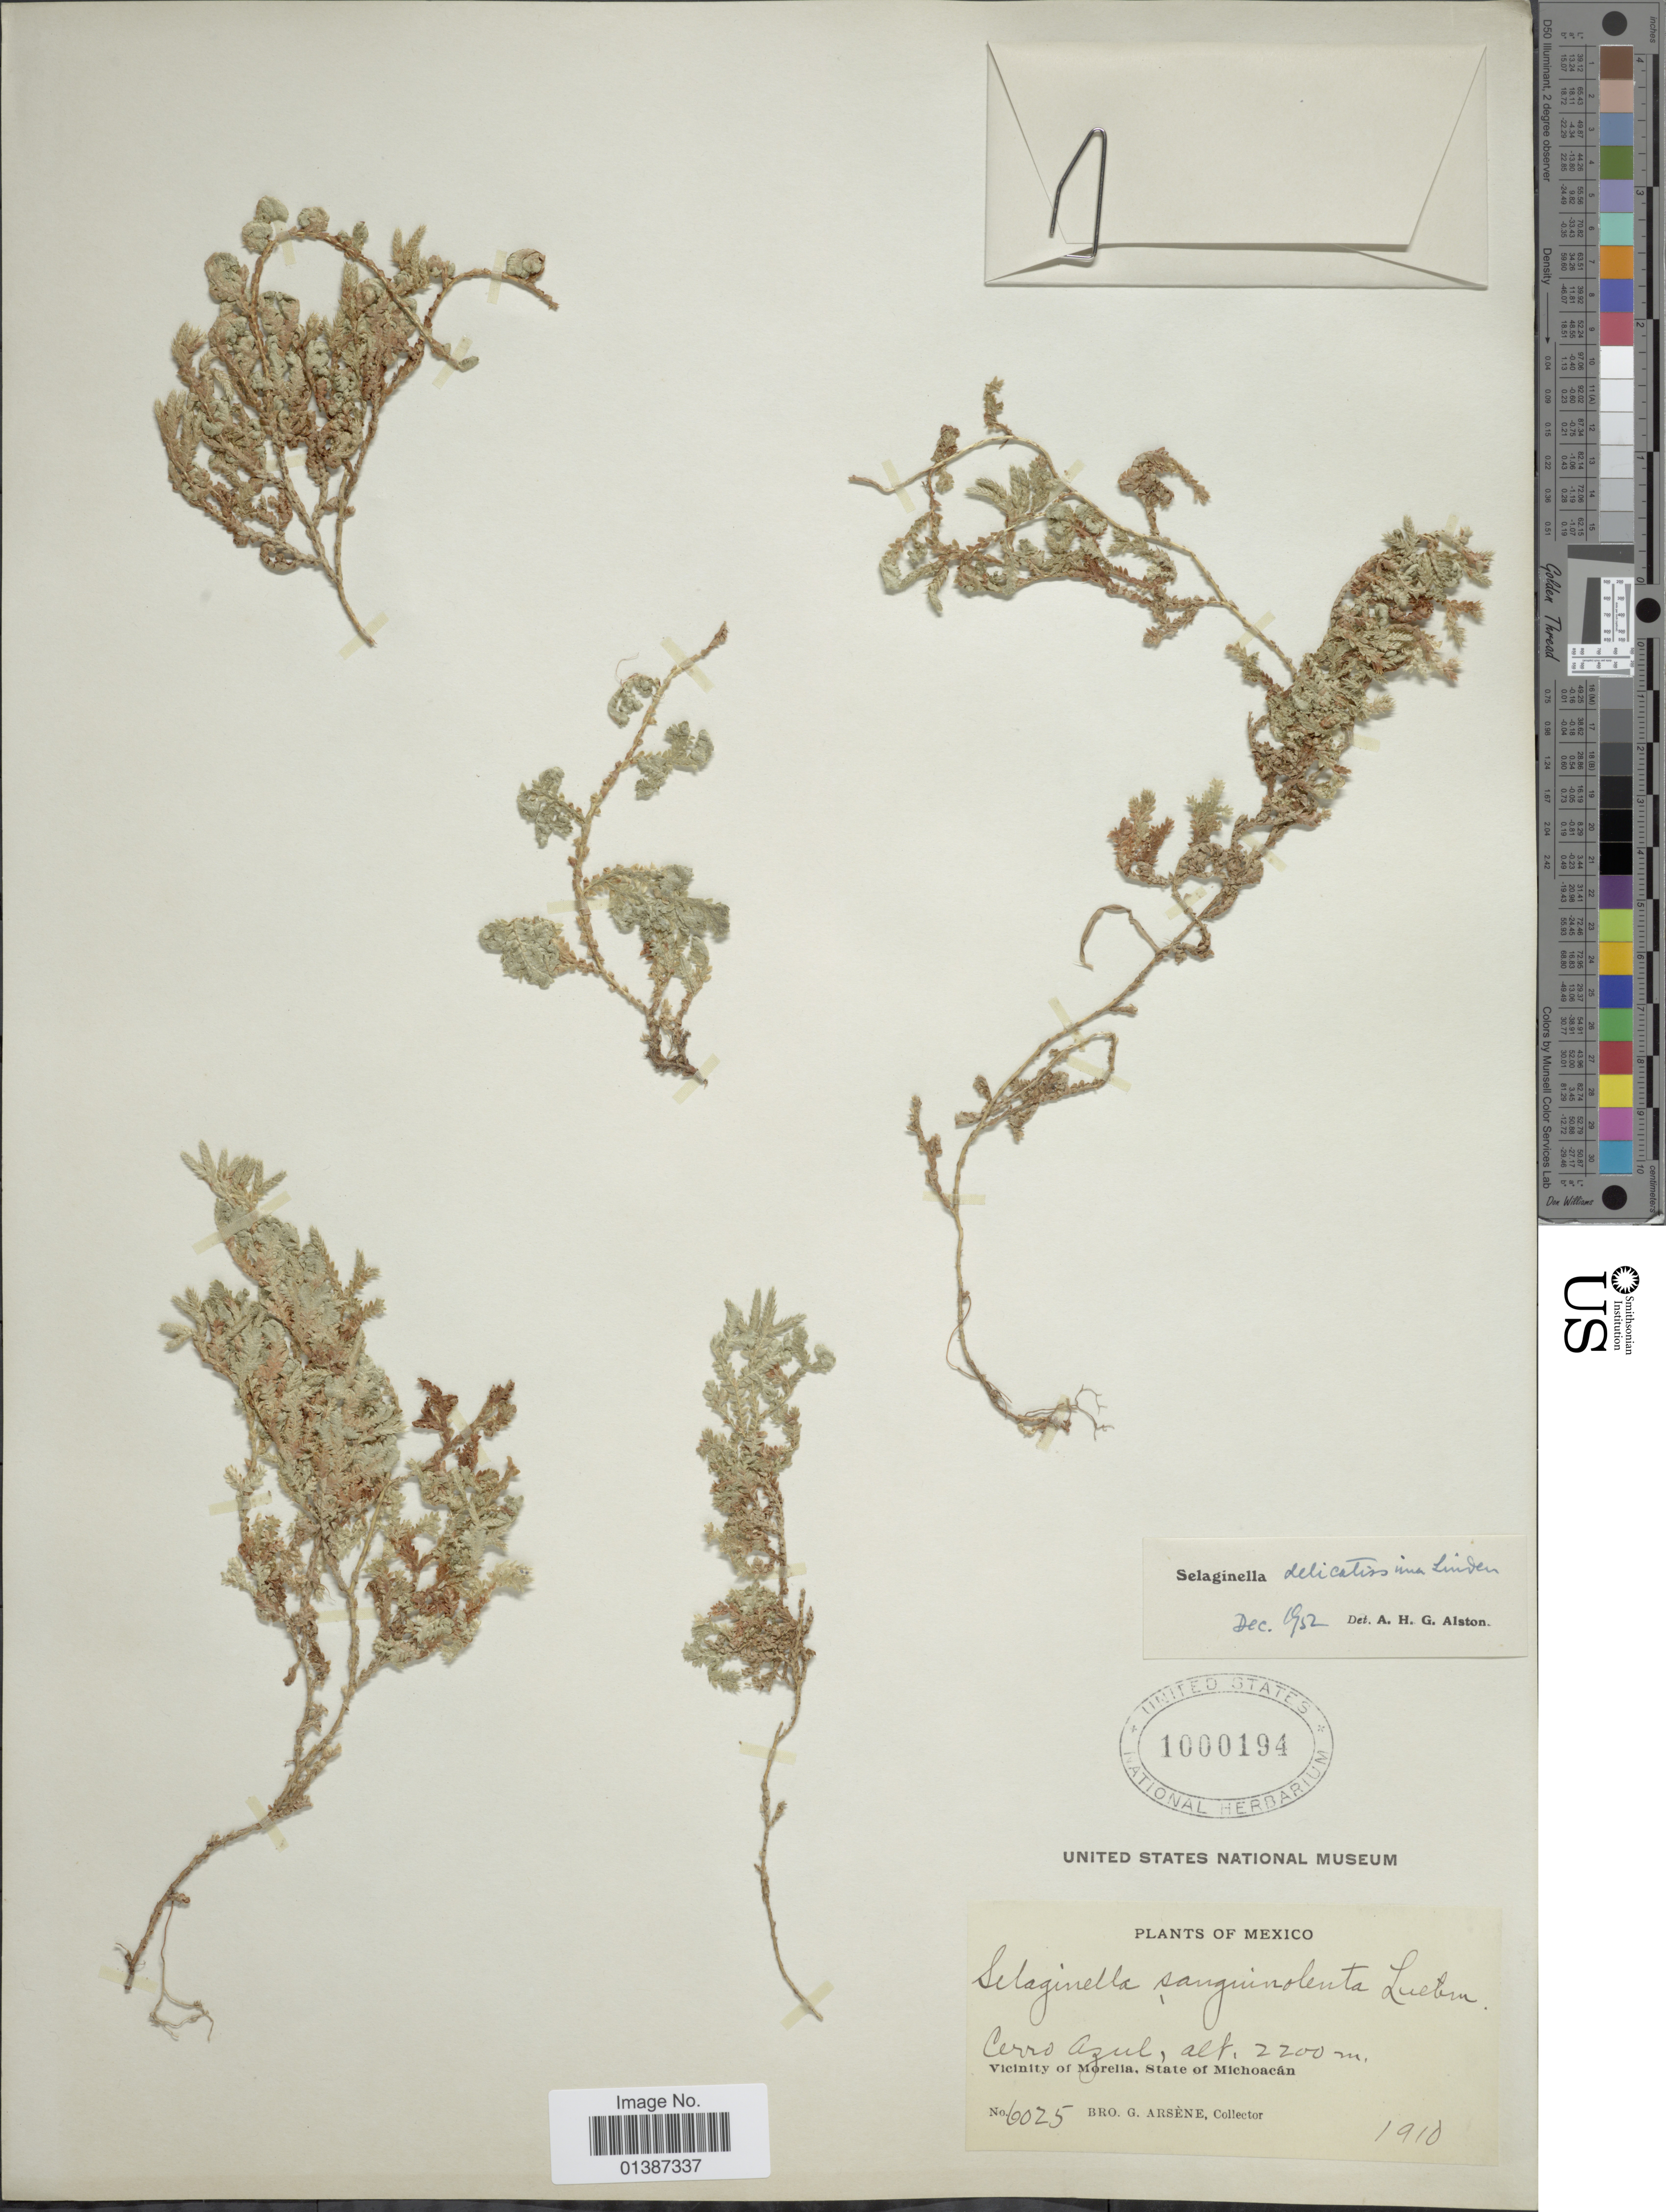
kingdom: Plantae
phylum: Tracheophyta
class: Lycopodiopsida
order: Selaginellales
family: Selaginellaceae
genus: Selaginella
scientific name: Selaginella delicatissima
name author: Linden ex A. Braun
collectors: Bro. G. Arsène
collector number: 6025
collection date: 1910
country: Mexico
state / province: Michoacán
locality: Cerro Azul, Vicinity of Morelia,State of Michoacán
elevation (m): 2200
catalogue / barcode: US 1000194